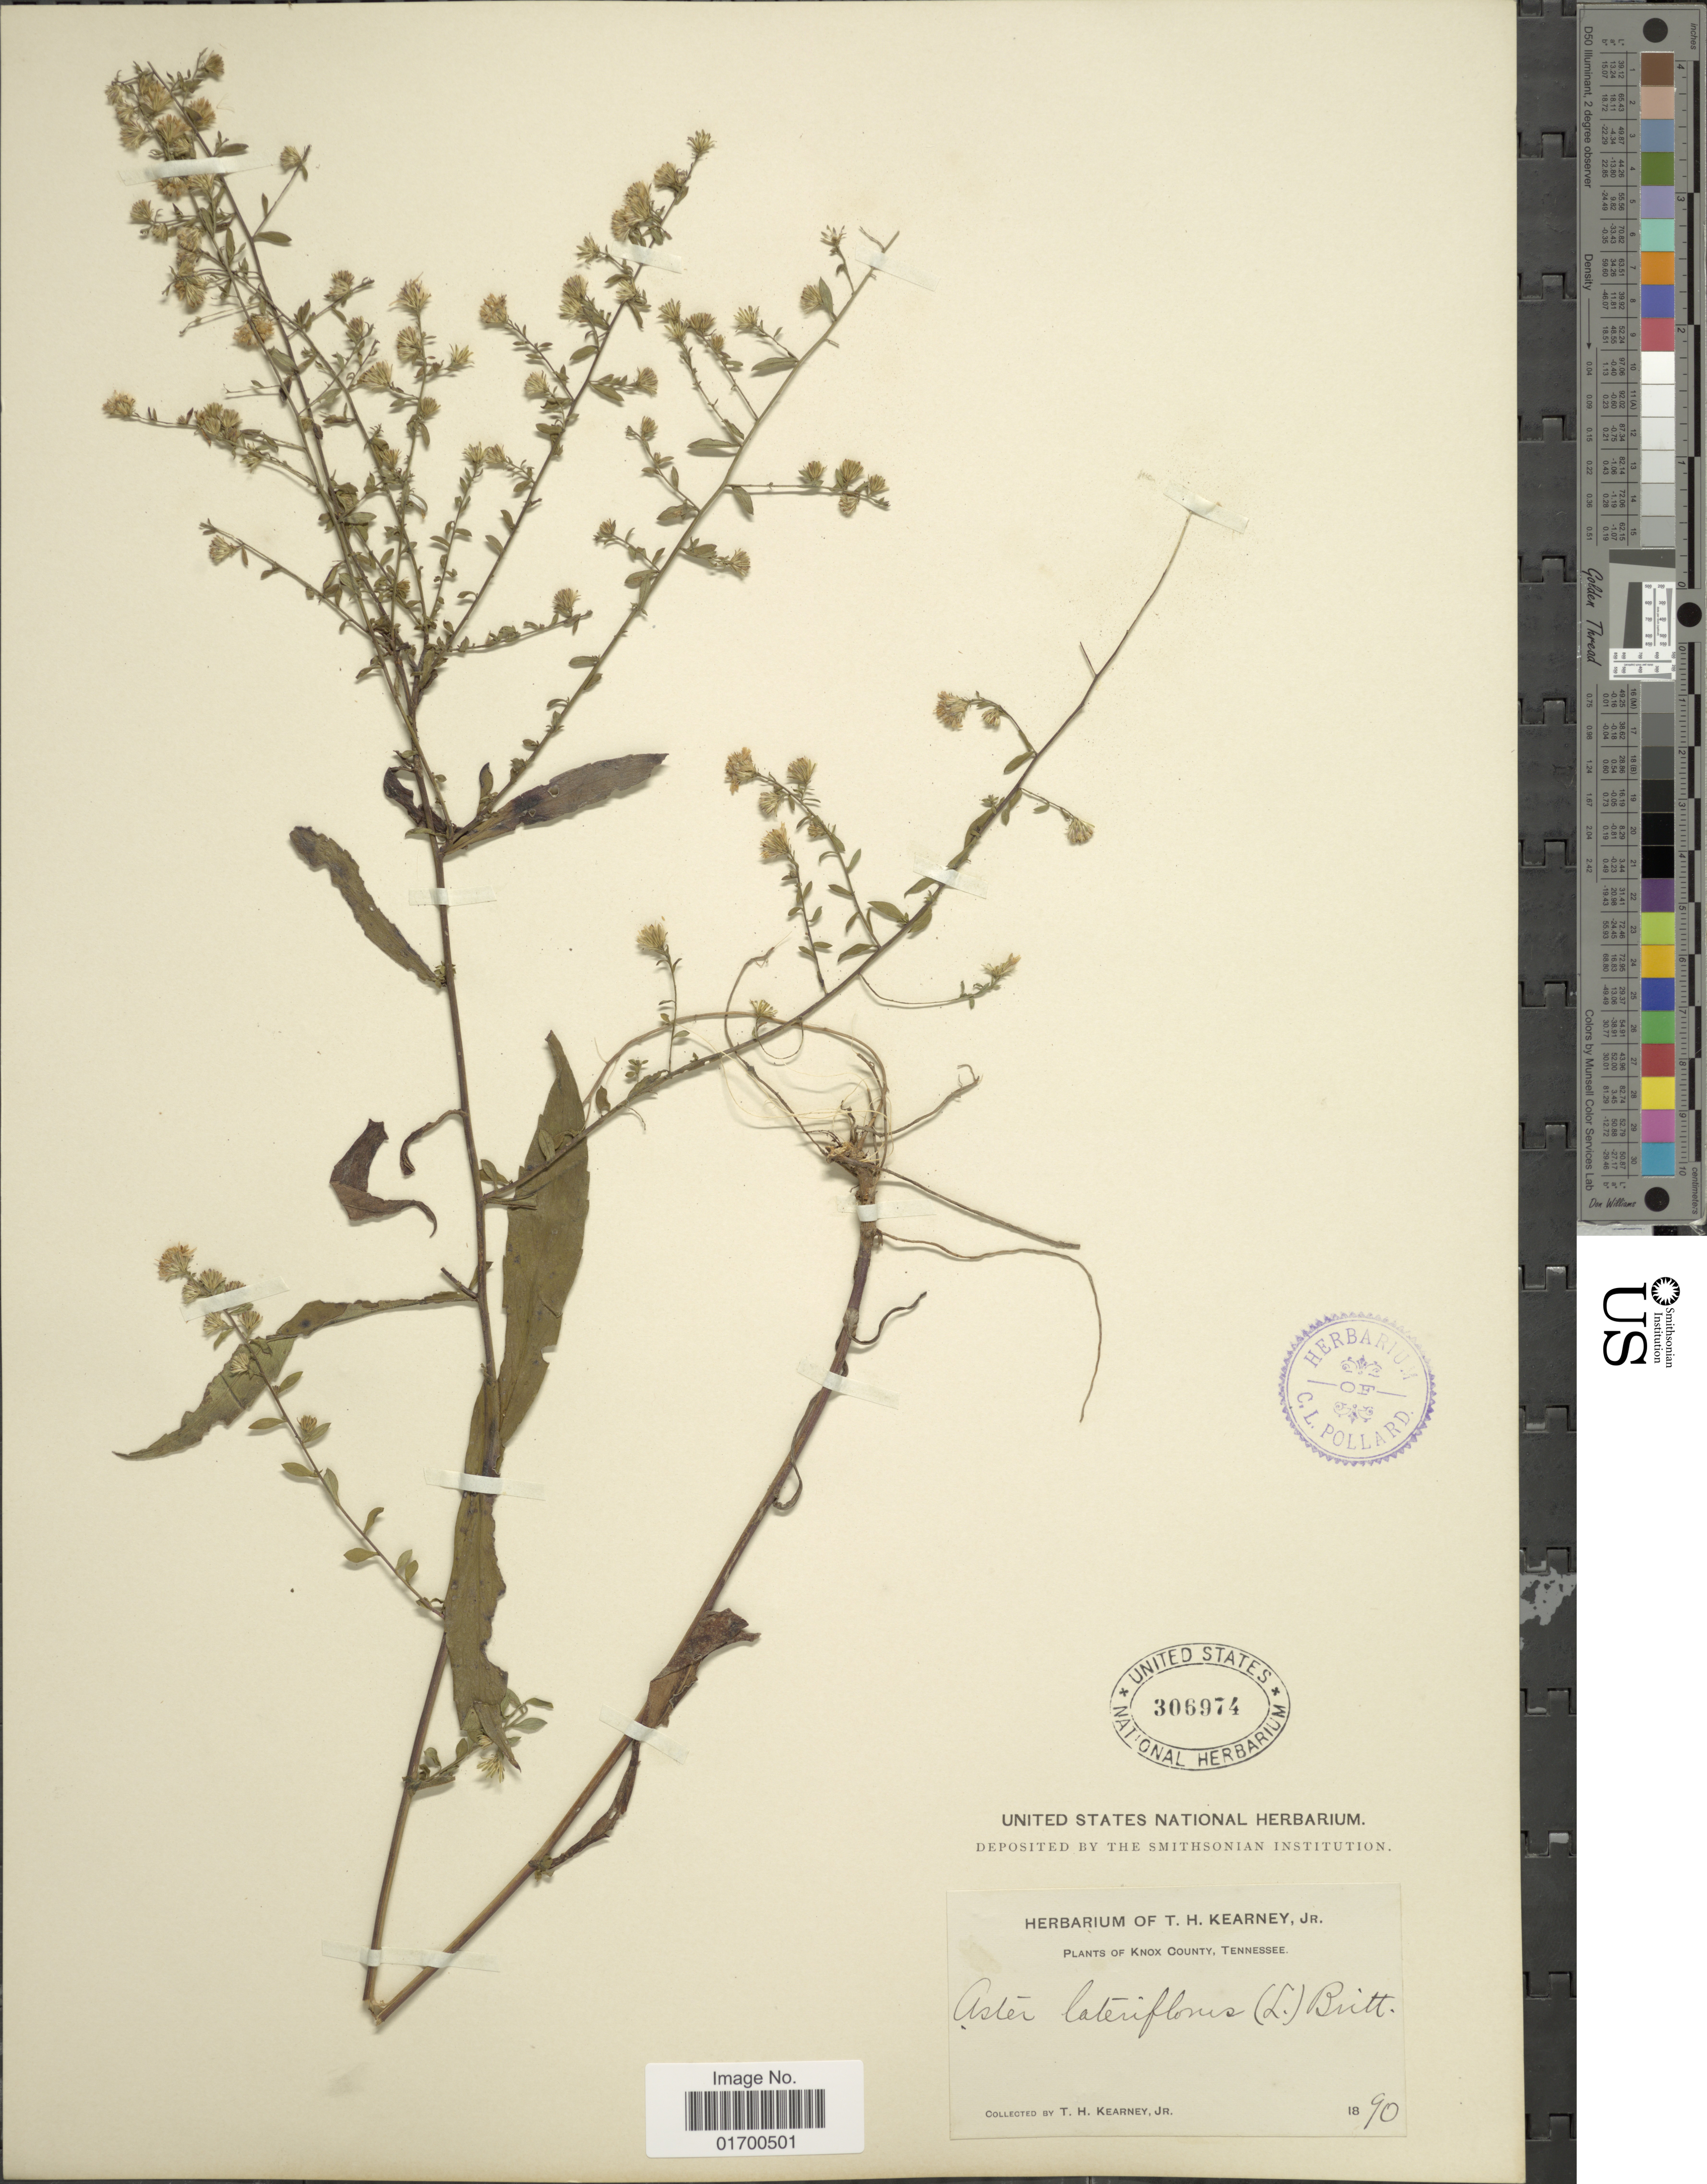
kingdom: Plantae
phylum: Tracheophyta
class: Magnoliopsida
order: Asterales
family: Asteraceae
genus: Symphyotrichum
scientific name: Symphyotrichum lateriflorum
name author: (L.) Á. Löve & D. Löve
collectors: T. H. Kearney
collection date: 1890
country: United States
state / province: Tennessee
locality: Knox County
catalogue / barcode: US 306974